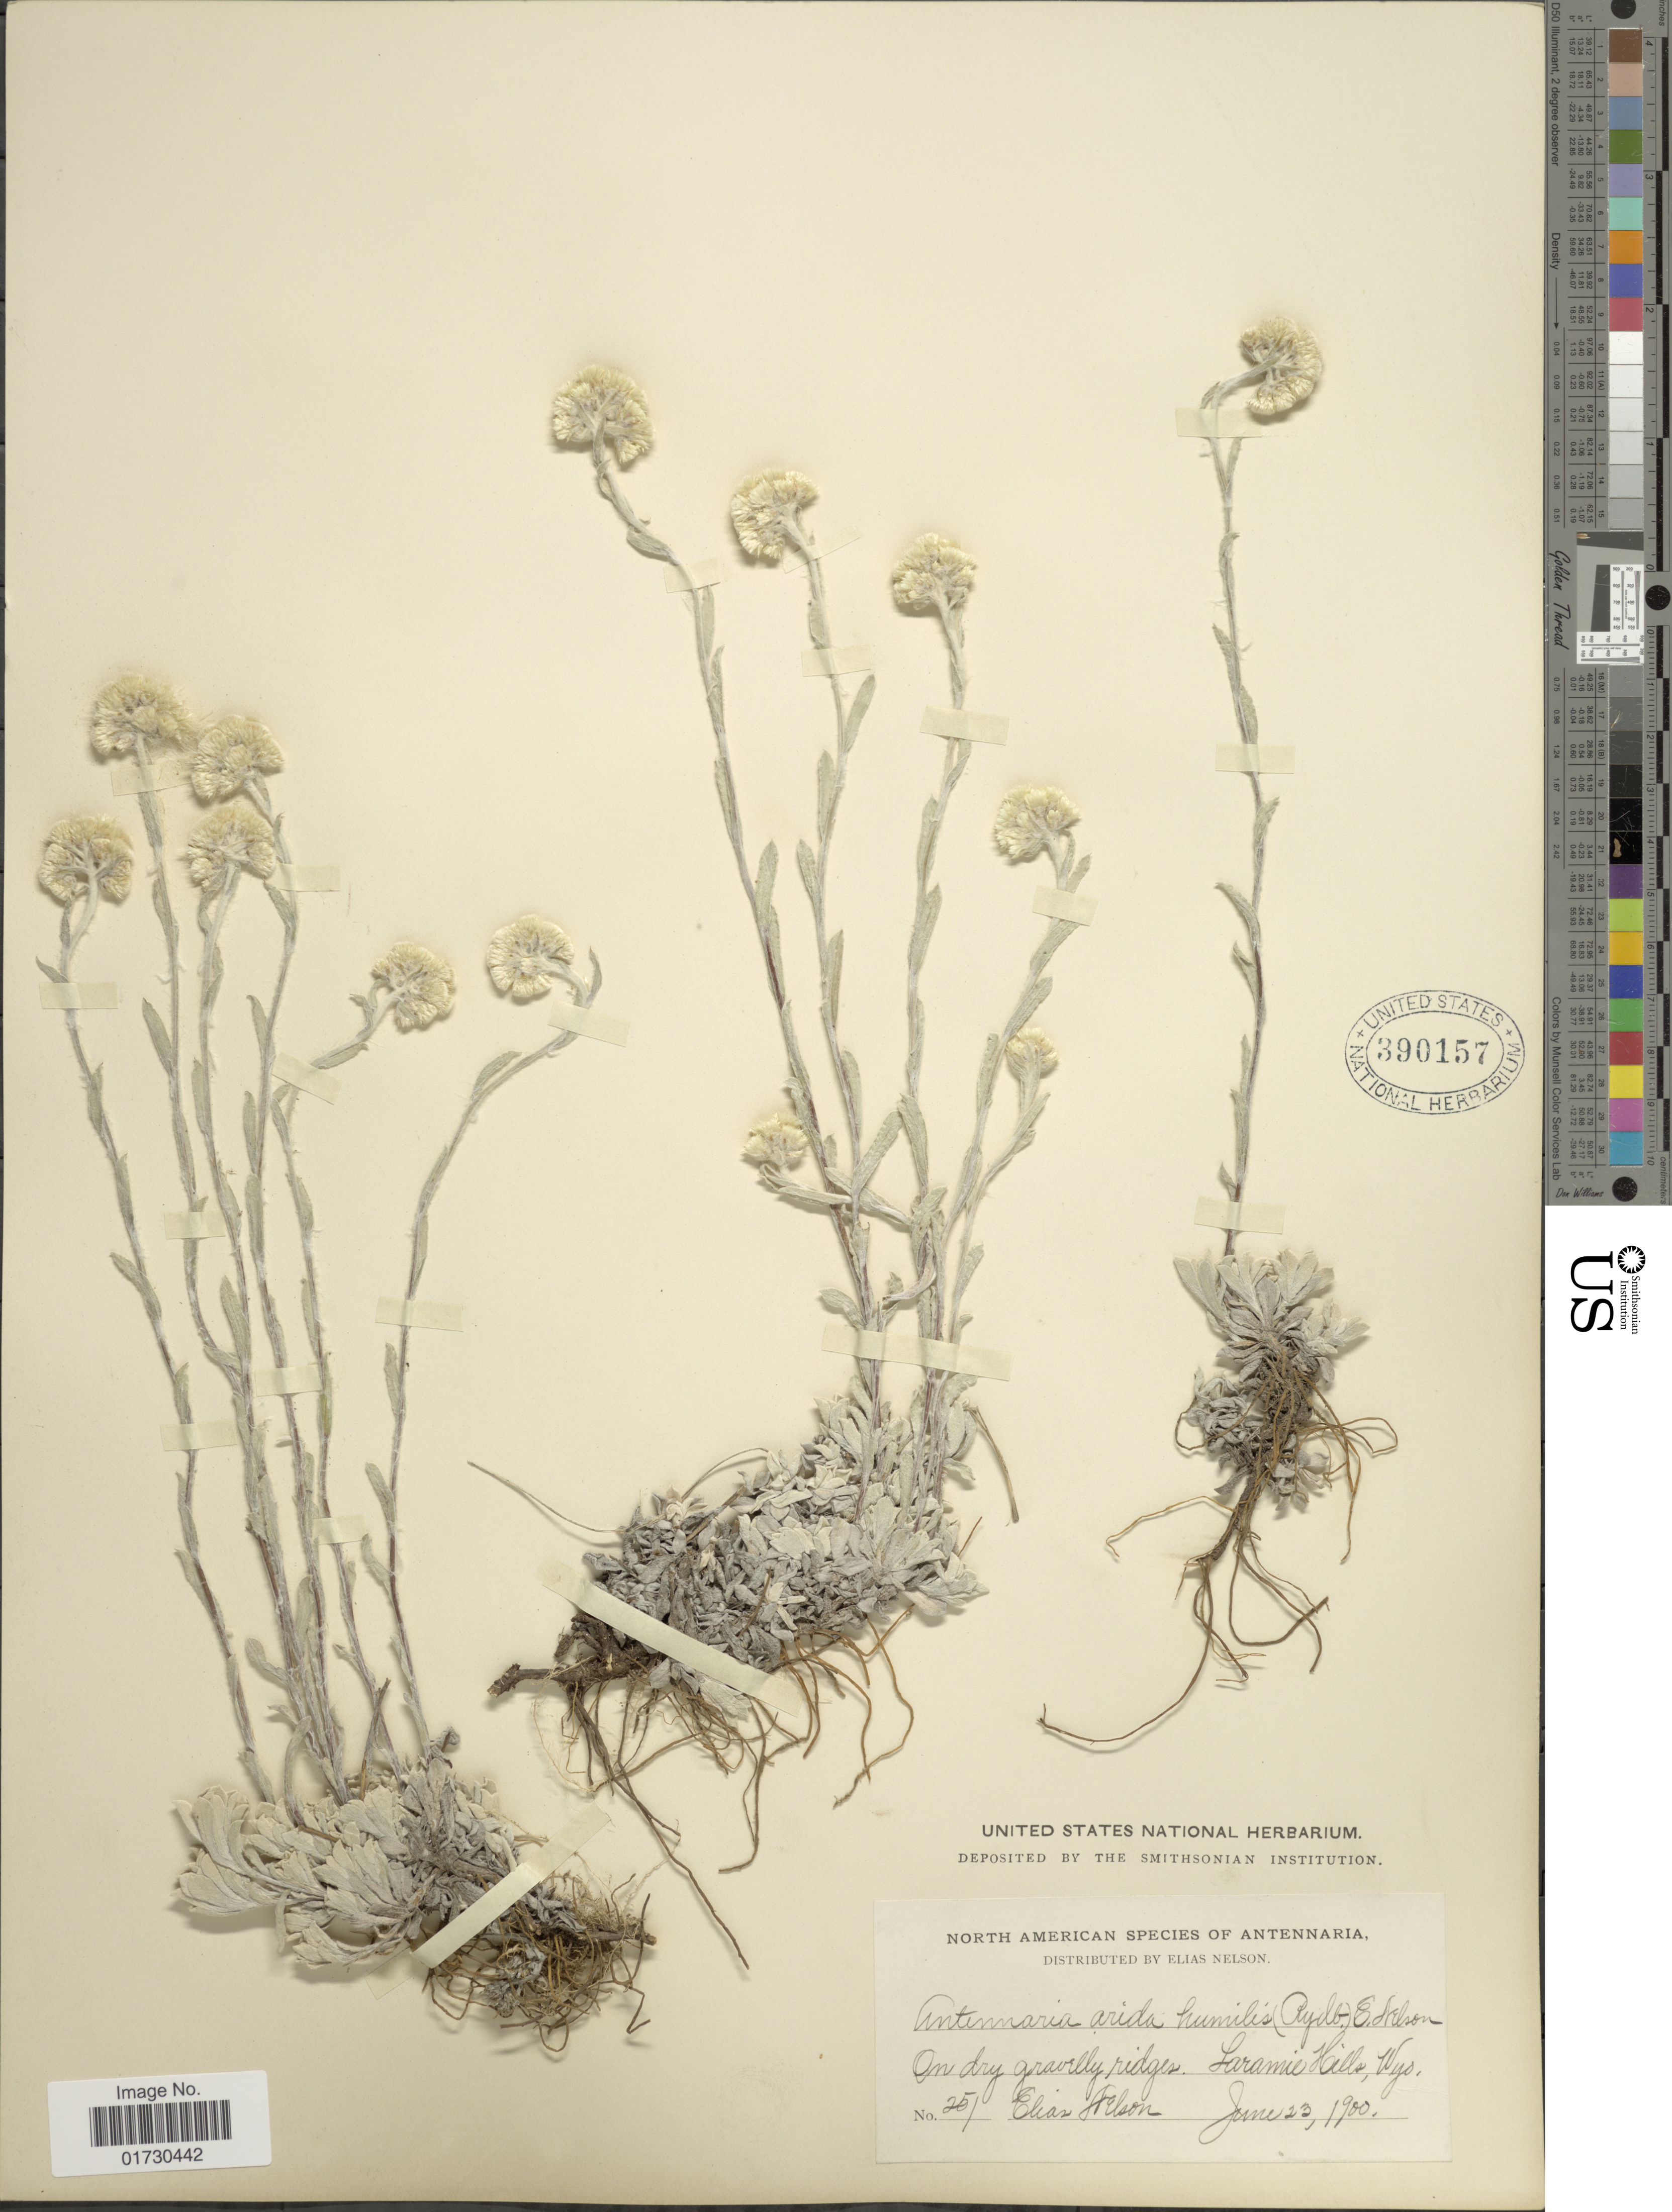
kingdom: Plantae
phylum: Tracheophyta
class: Magnoliopsida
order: Asterales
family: Asteraceae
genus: Antennaria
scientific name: Antennaria arida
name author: E.E. Nelson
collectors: E. Nelson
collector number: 251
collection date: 1900-06-23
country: United States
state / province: Wyoming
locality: On dry gravelly ridges, laramie Hills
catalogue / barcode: US 390157